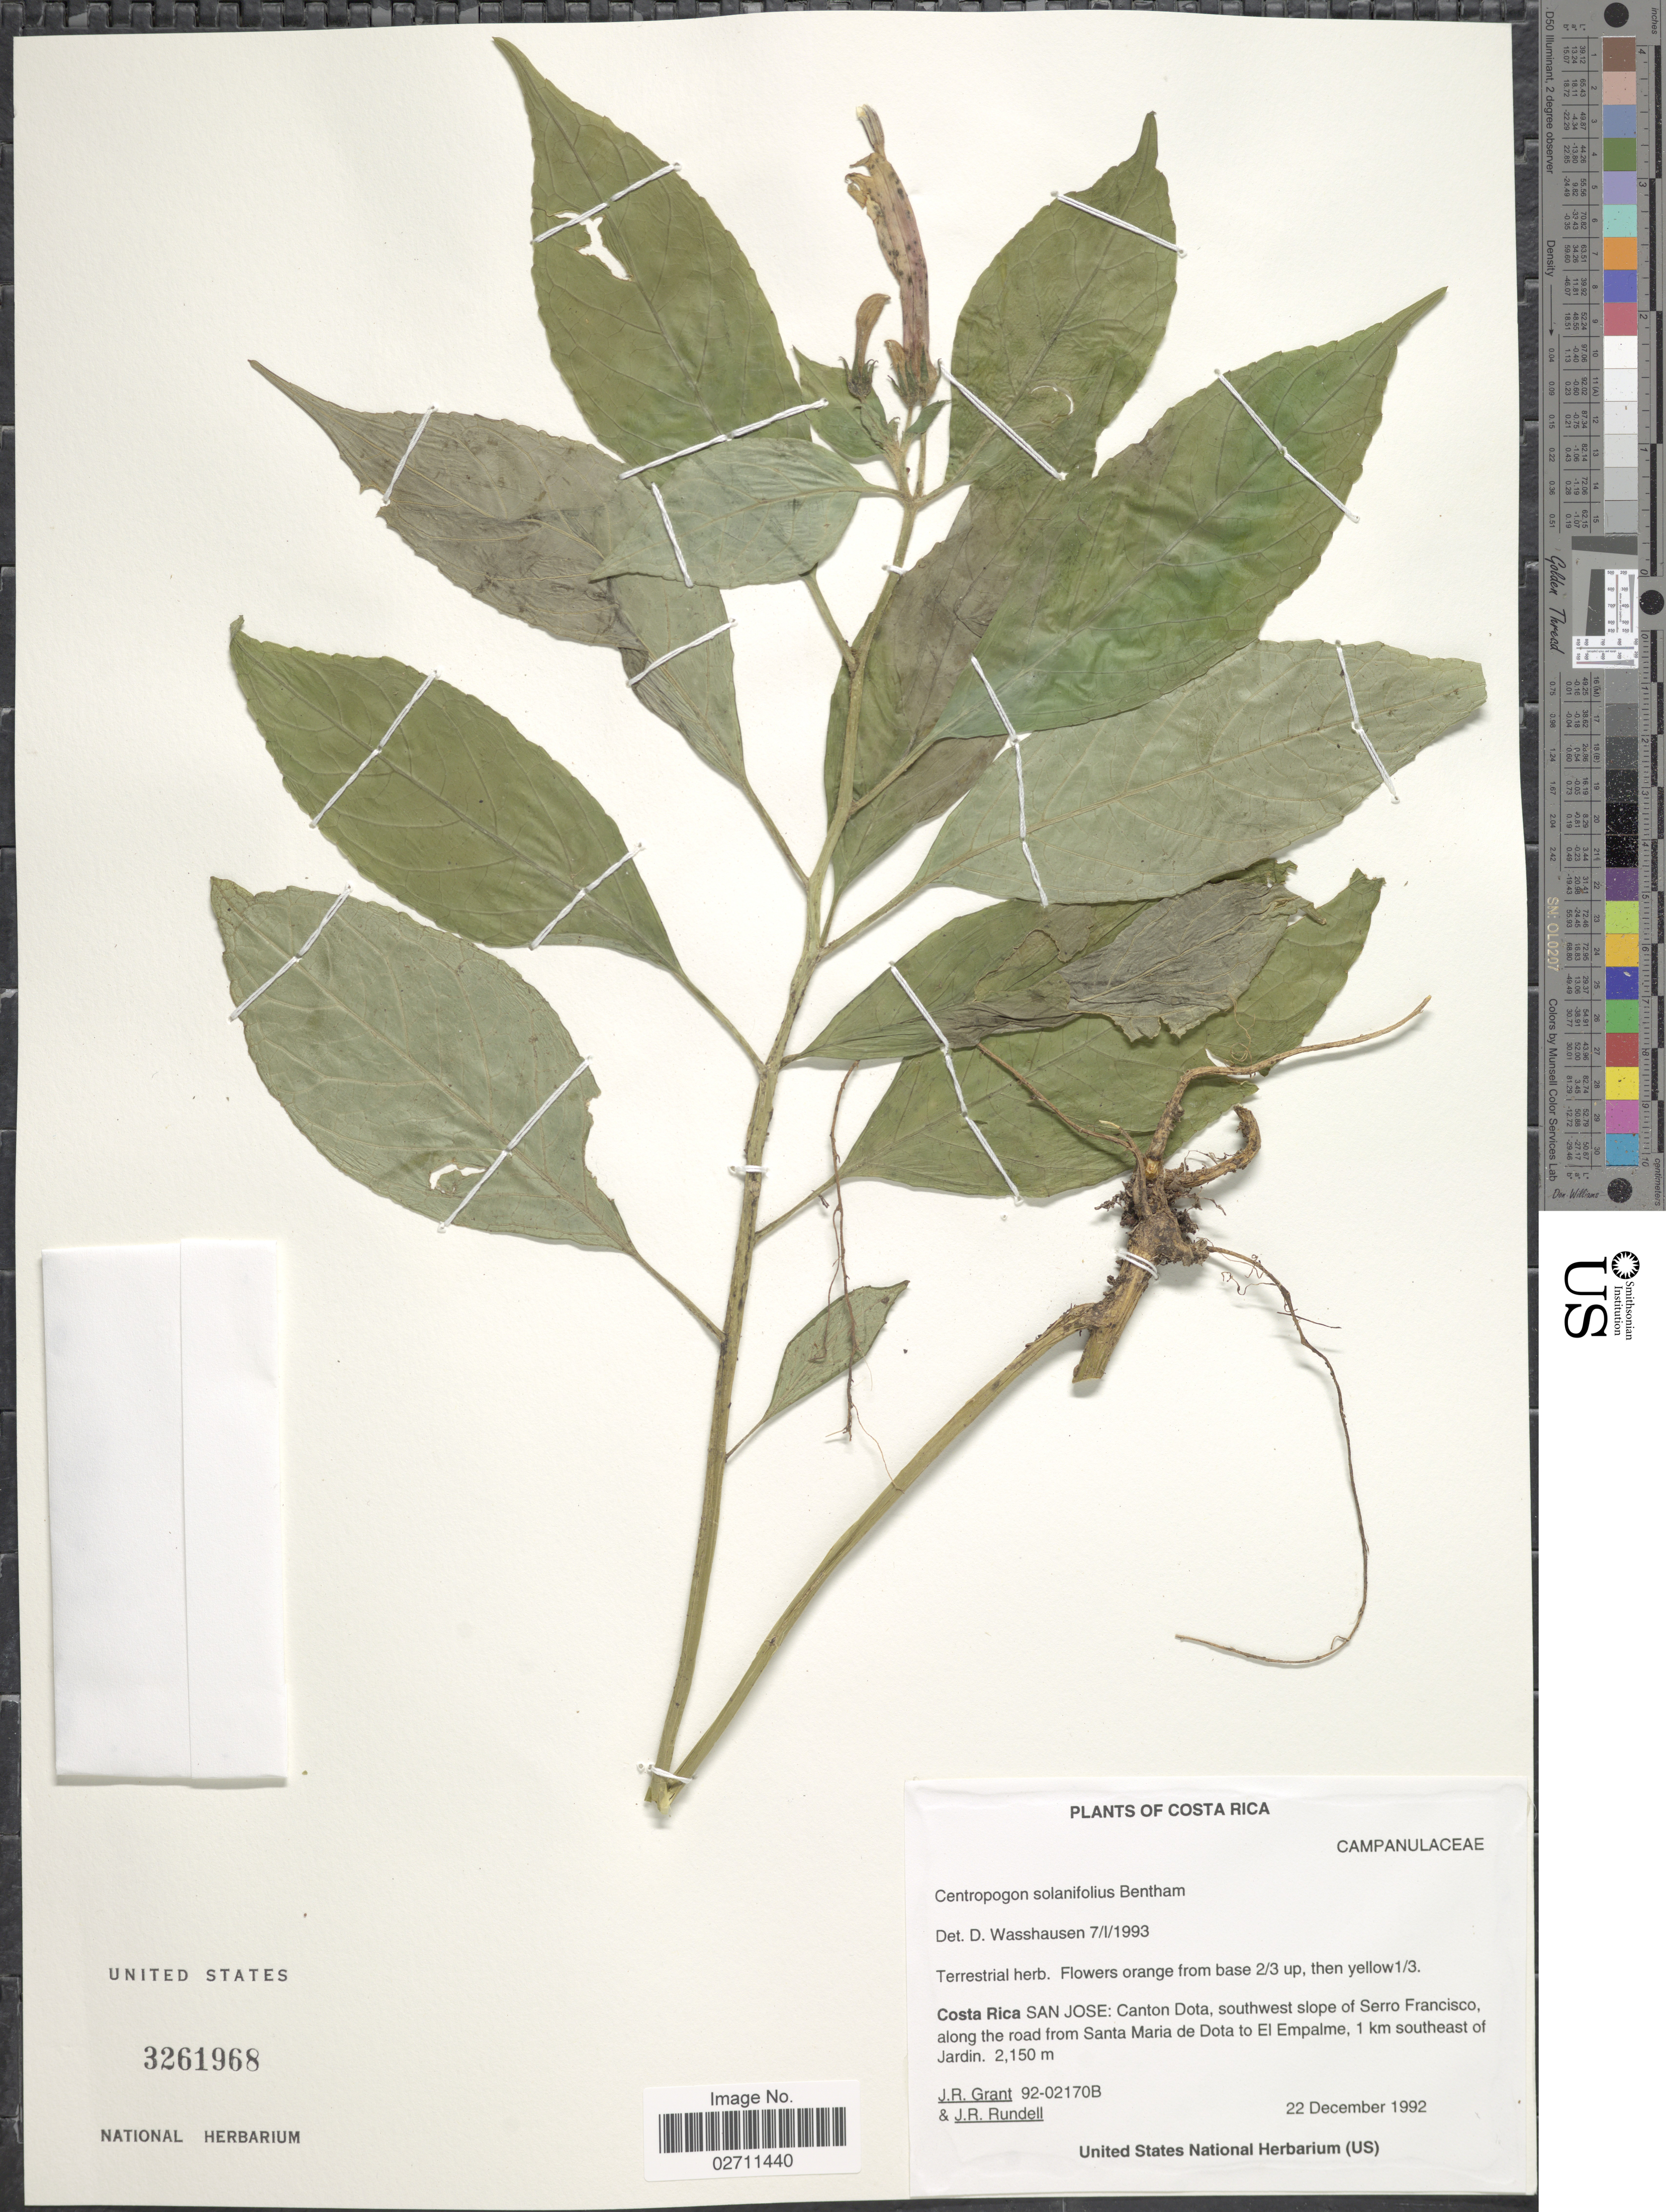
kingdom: Plantae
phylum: Tracheophyta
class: Magnoliopsida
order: Asterales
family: Campanulaceae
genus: Centropogon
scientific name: Centropogon solanifolius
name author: Benth.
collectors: J. Grant & J. R. Rundell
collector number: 92-02170B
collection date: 1992-12-22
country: Costa Rica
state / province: San José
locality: Canton Dota, southwest slope of Serro Francisco, along the road from Santa Maria de Dota to El Empalme, 1 km southeast of Jardin.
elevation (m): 2150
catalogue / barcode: US 3261968